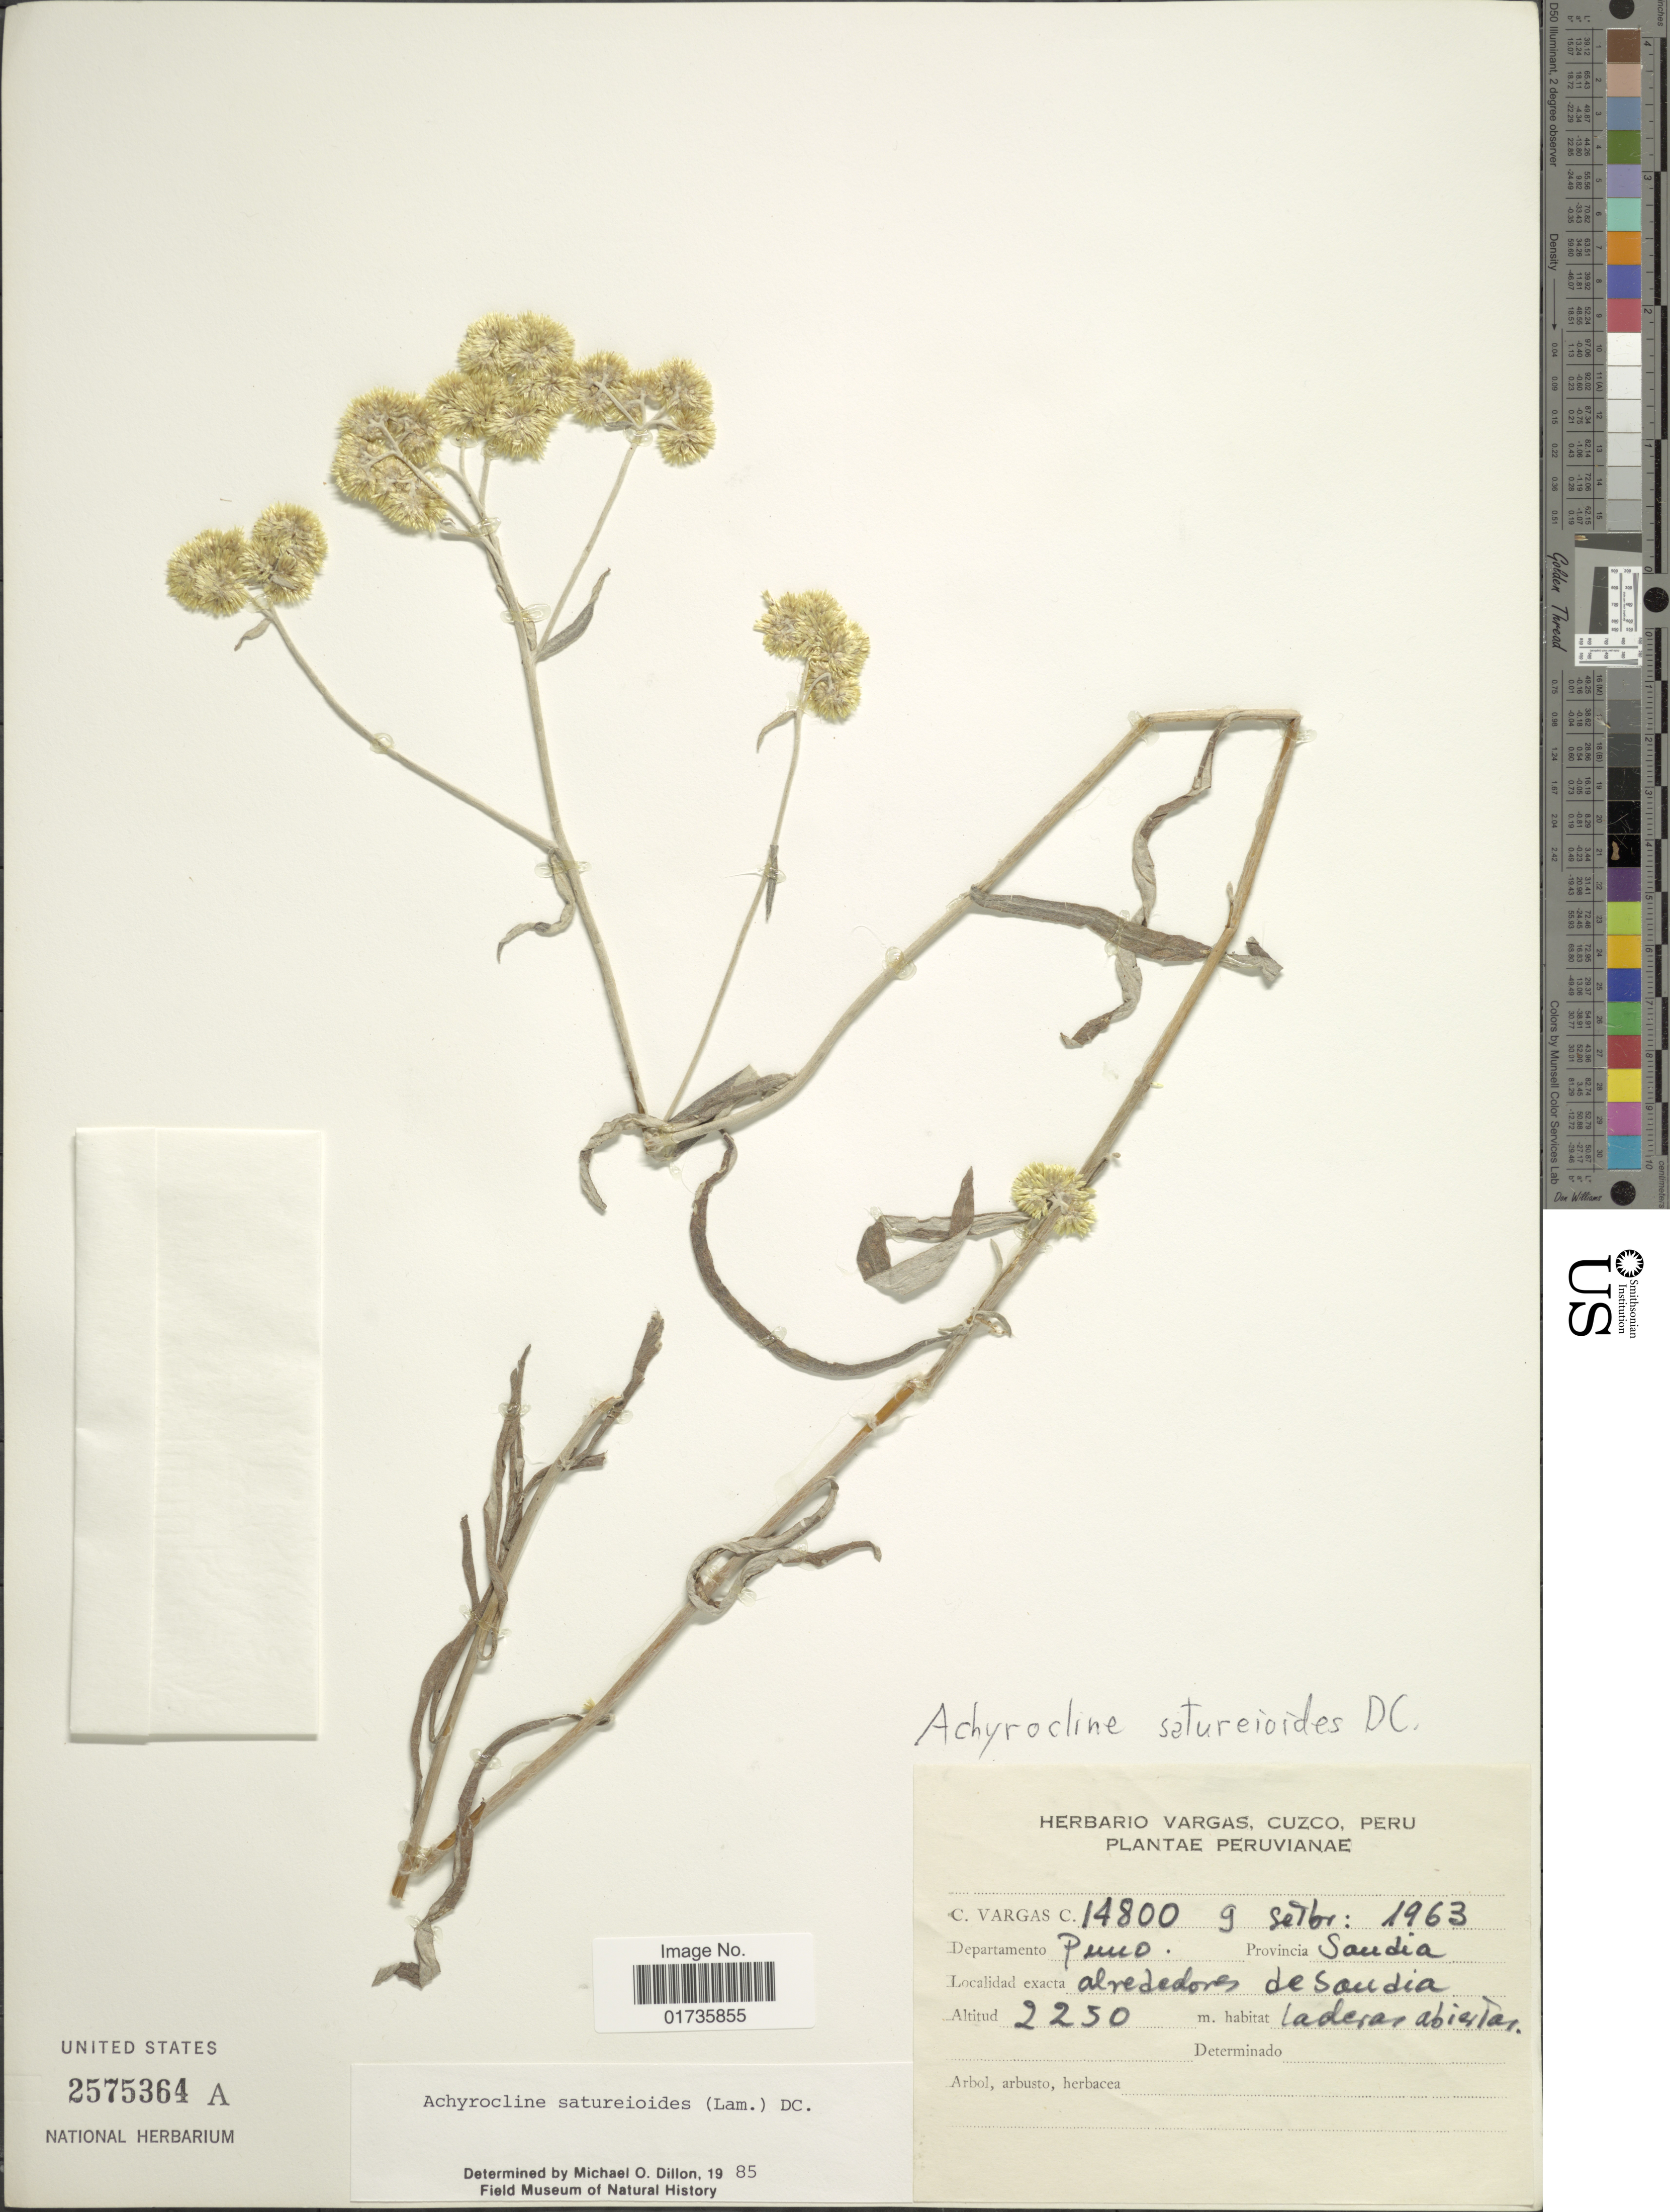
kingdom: Plantae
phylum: Tracheophyta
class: Magnoliopsida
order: Asterales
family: Asteraceae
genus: Achyrocline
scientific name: Achyrocline satureioides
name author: (Lam.) DC.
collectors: C. Vargas Calderón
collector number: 14800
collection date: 1963-09-09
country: Peru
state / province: Puno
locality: Departamento Puno, Provincia Sandia, alrededores de Sandia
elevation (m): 2250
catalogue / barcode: US 2575364A